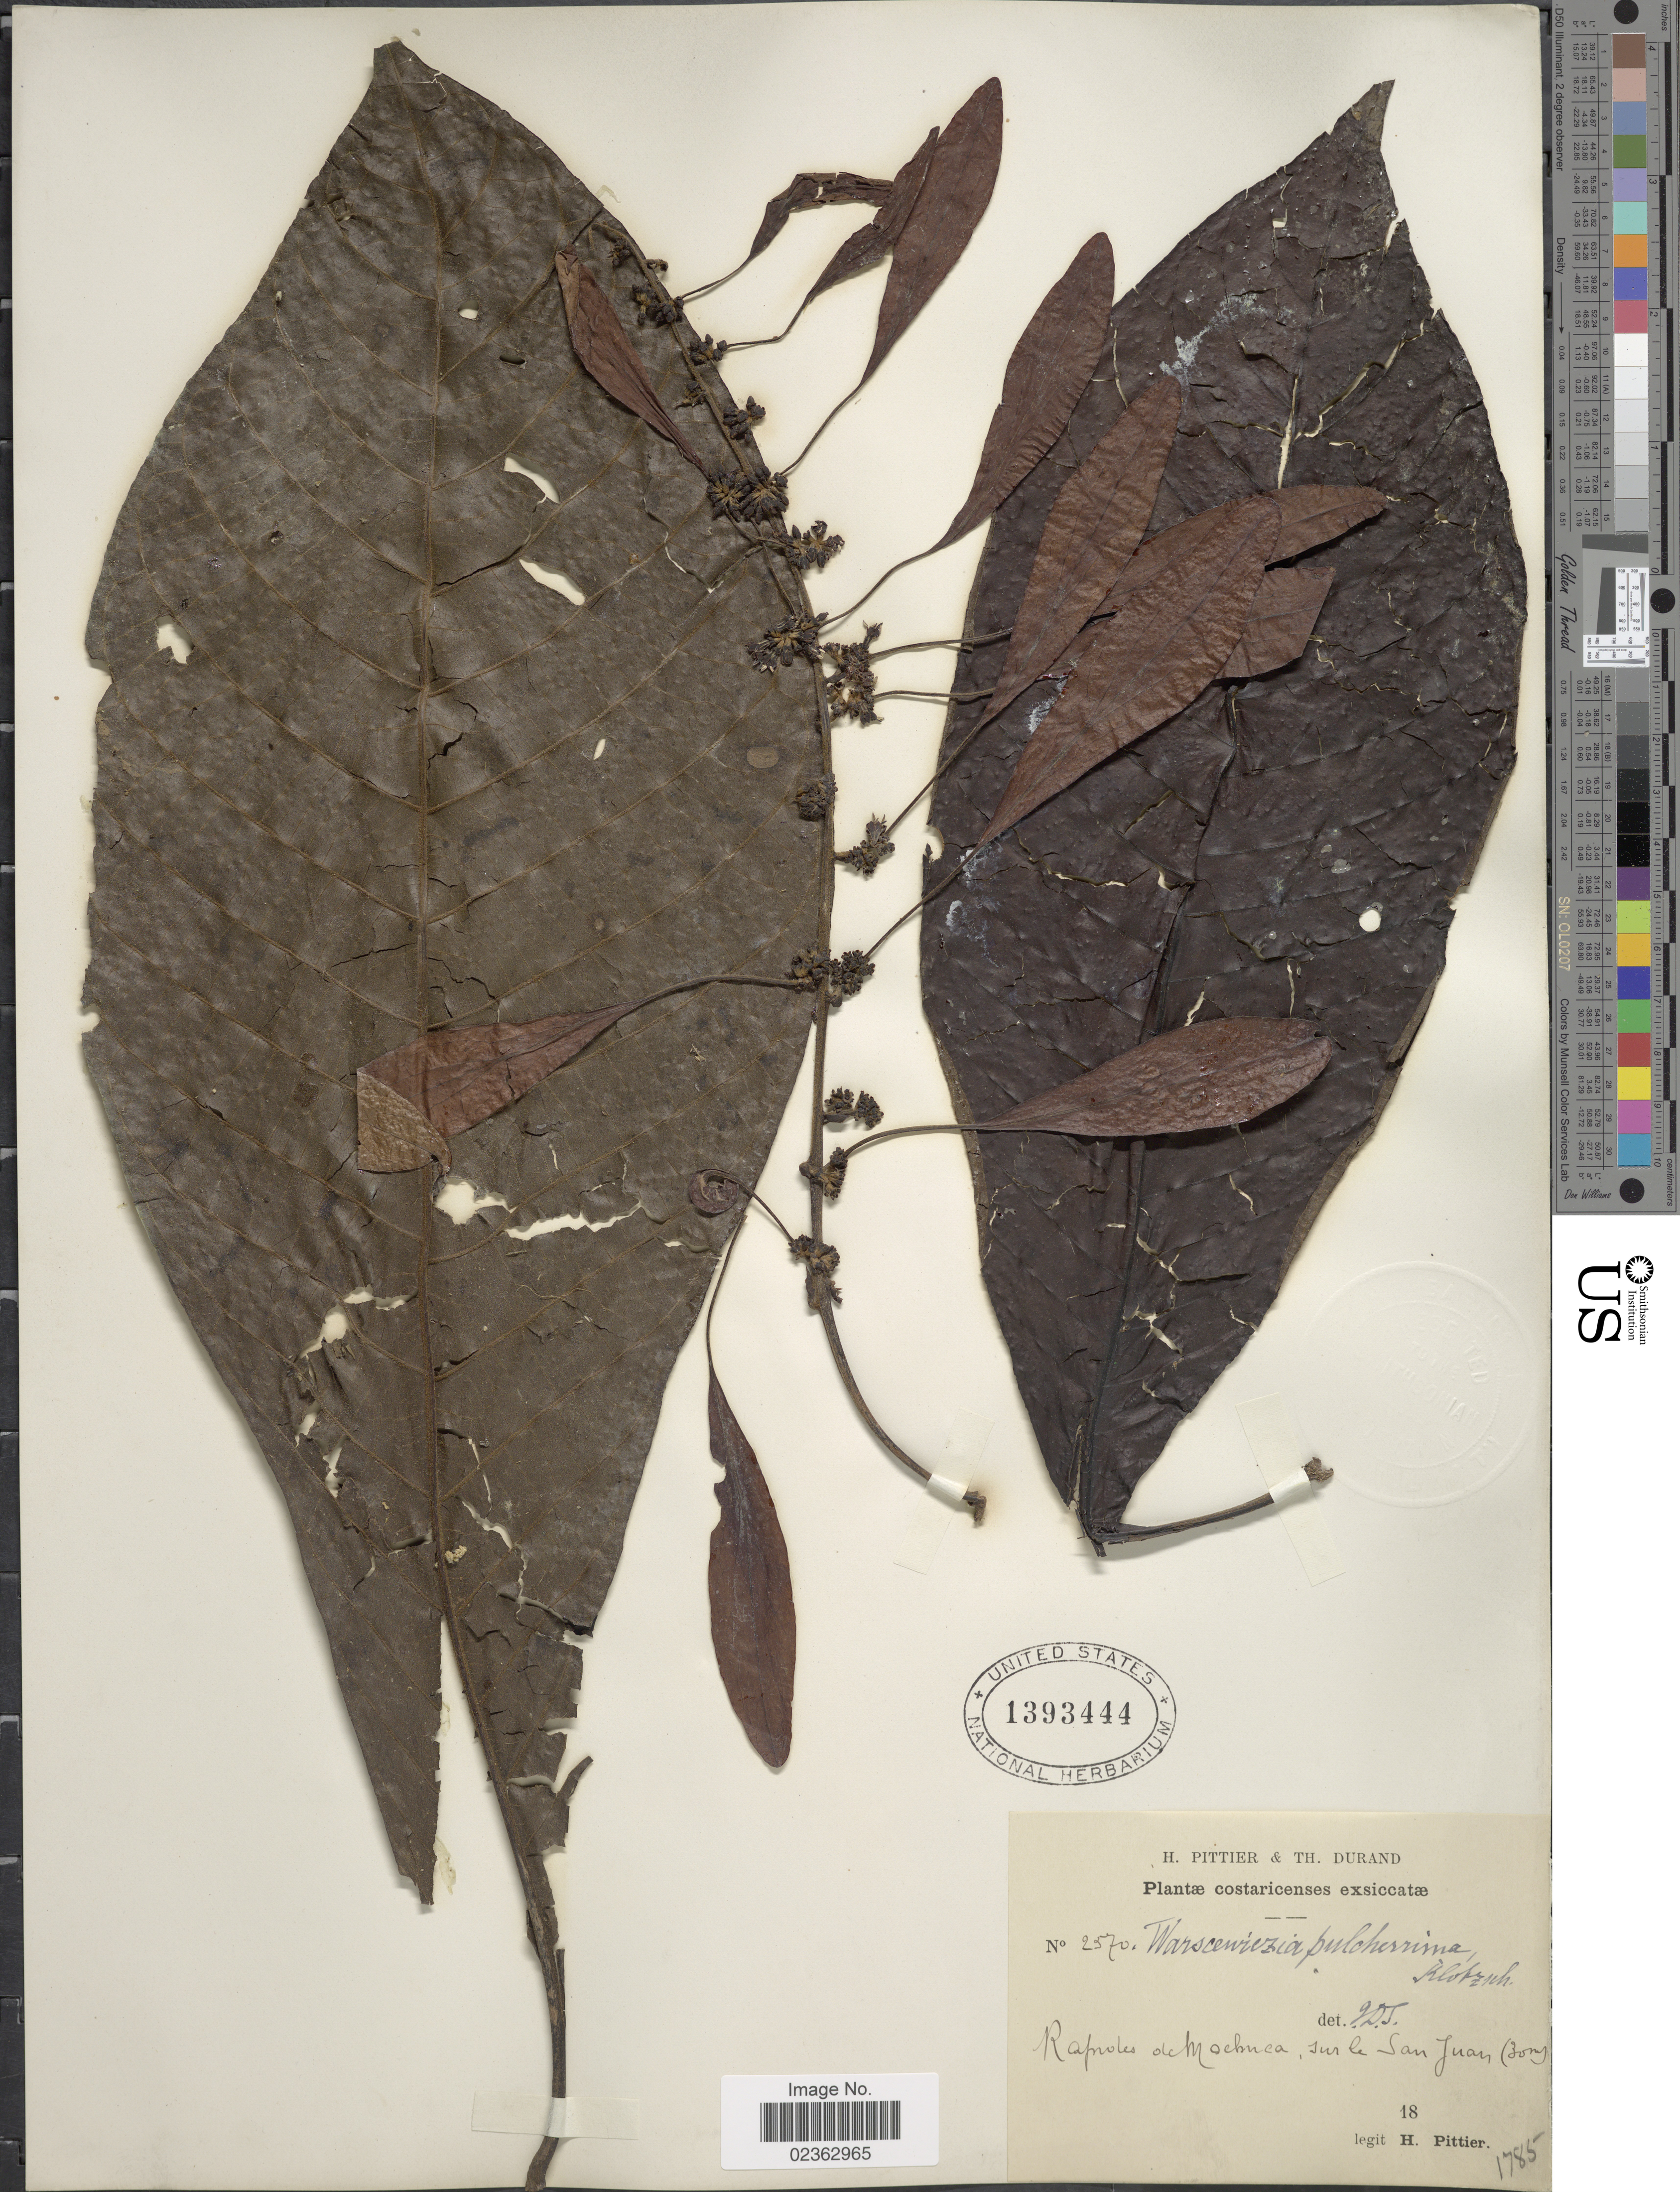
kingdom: Plantae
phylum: Tracheophyta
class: Magnoliopsida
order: Gentianales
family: Rubiaceae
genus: Warszewiczia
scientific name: Warszewiczia coccinea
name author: (Vahl) Klotzsch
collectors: H. F. Pittier & T. Durand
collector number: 2570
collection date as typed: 18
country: Costa Rica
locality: Rapides de Machuca, sur le San Juan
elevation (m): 30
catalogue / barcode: US 1393444